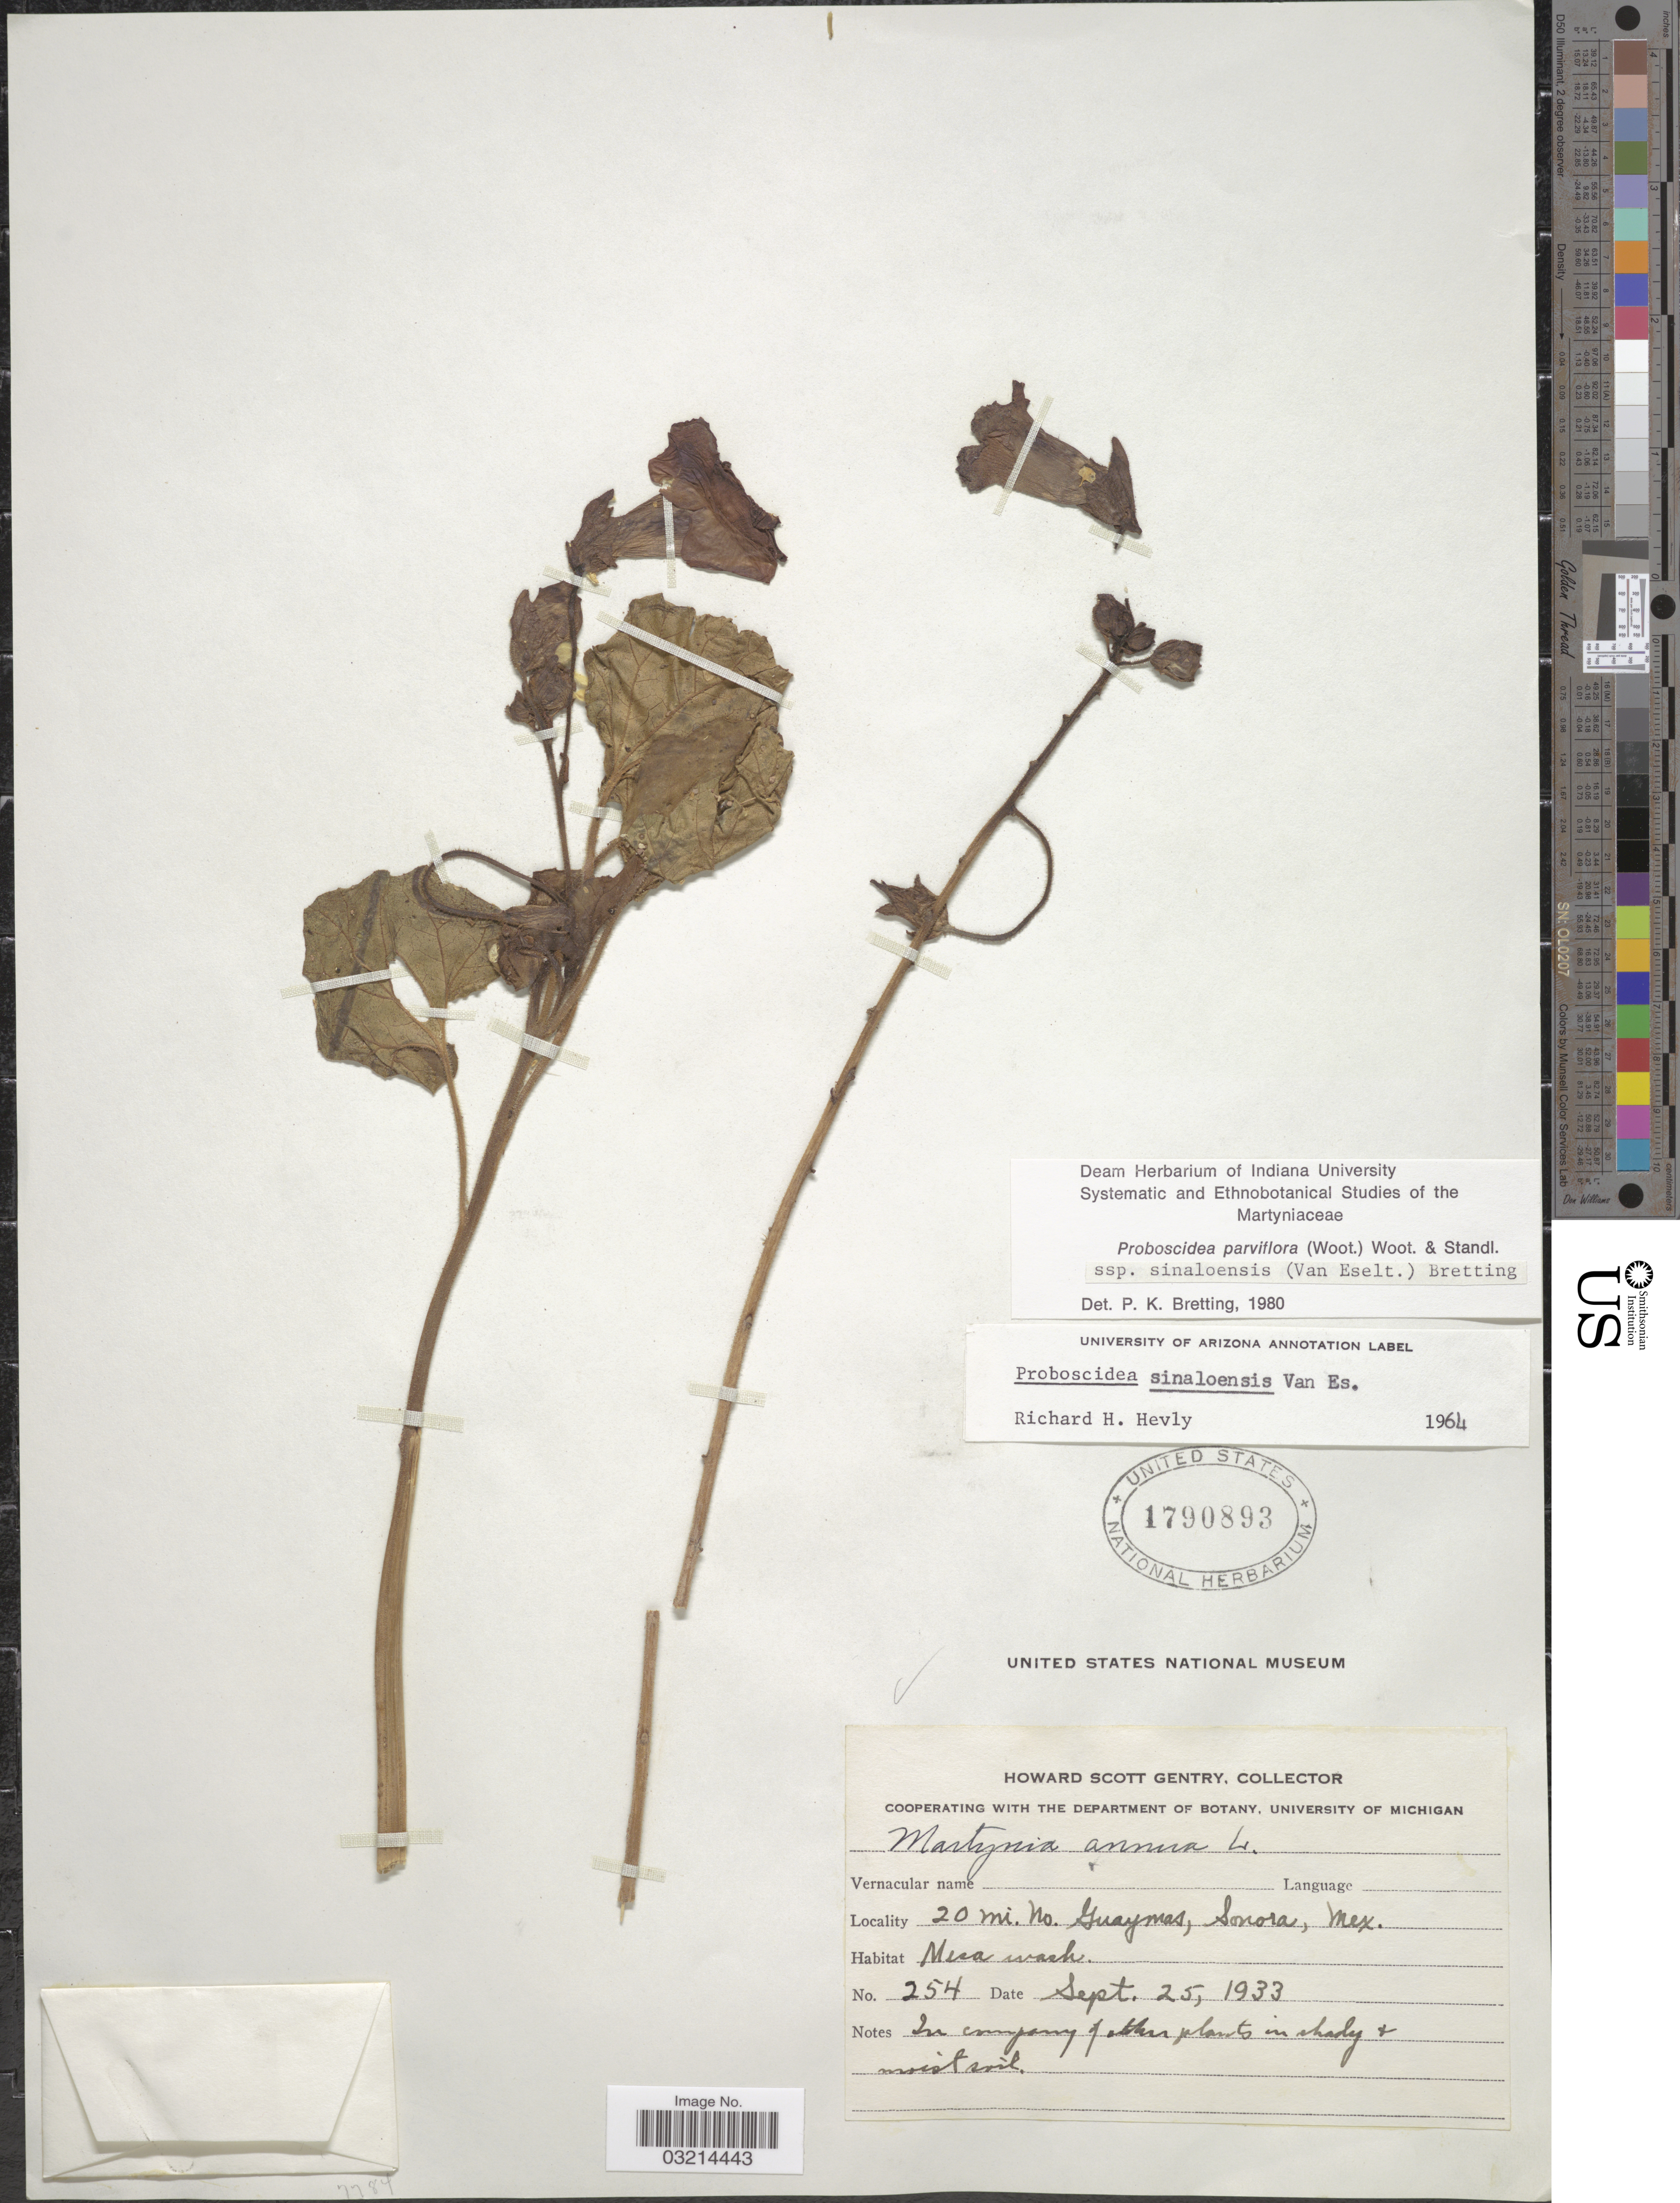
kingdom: Plantae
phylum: Tracheophyta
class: Magnoliopsida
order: Lamiales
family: Martyniaceae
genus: Proboscidea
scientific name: Proboscidea parviflora subsp. sinaloensis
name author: (Wooton) Wooton & Standl.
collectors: H. S. Gentry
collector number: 254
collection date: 1933-09-25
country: Mexico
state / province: Sonora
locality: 20 mi. no. Guaymas.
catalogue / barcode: US 1790893